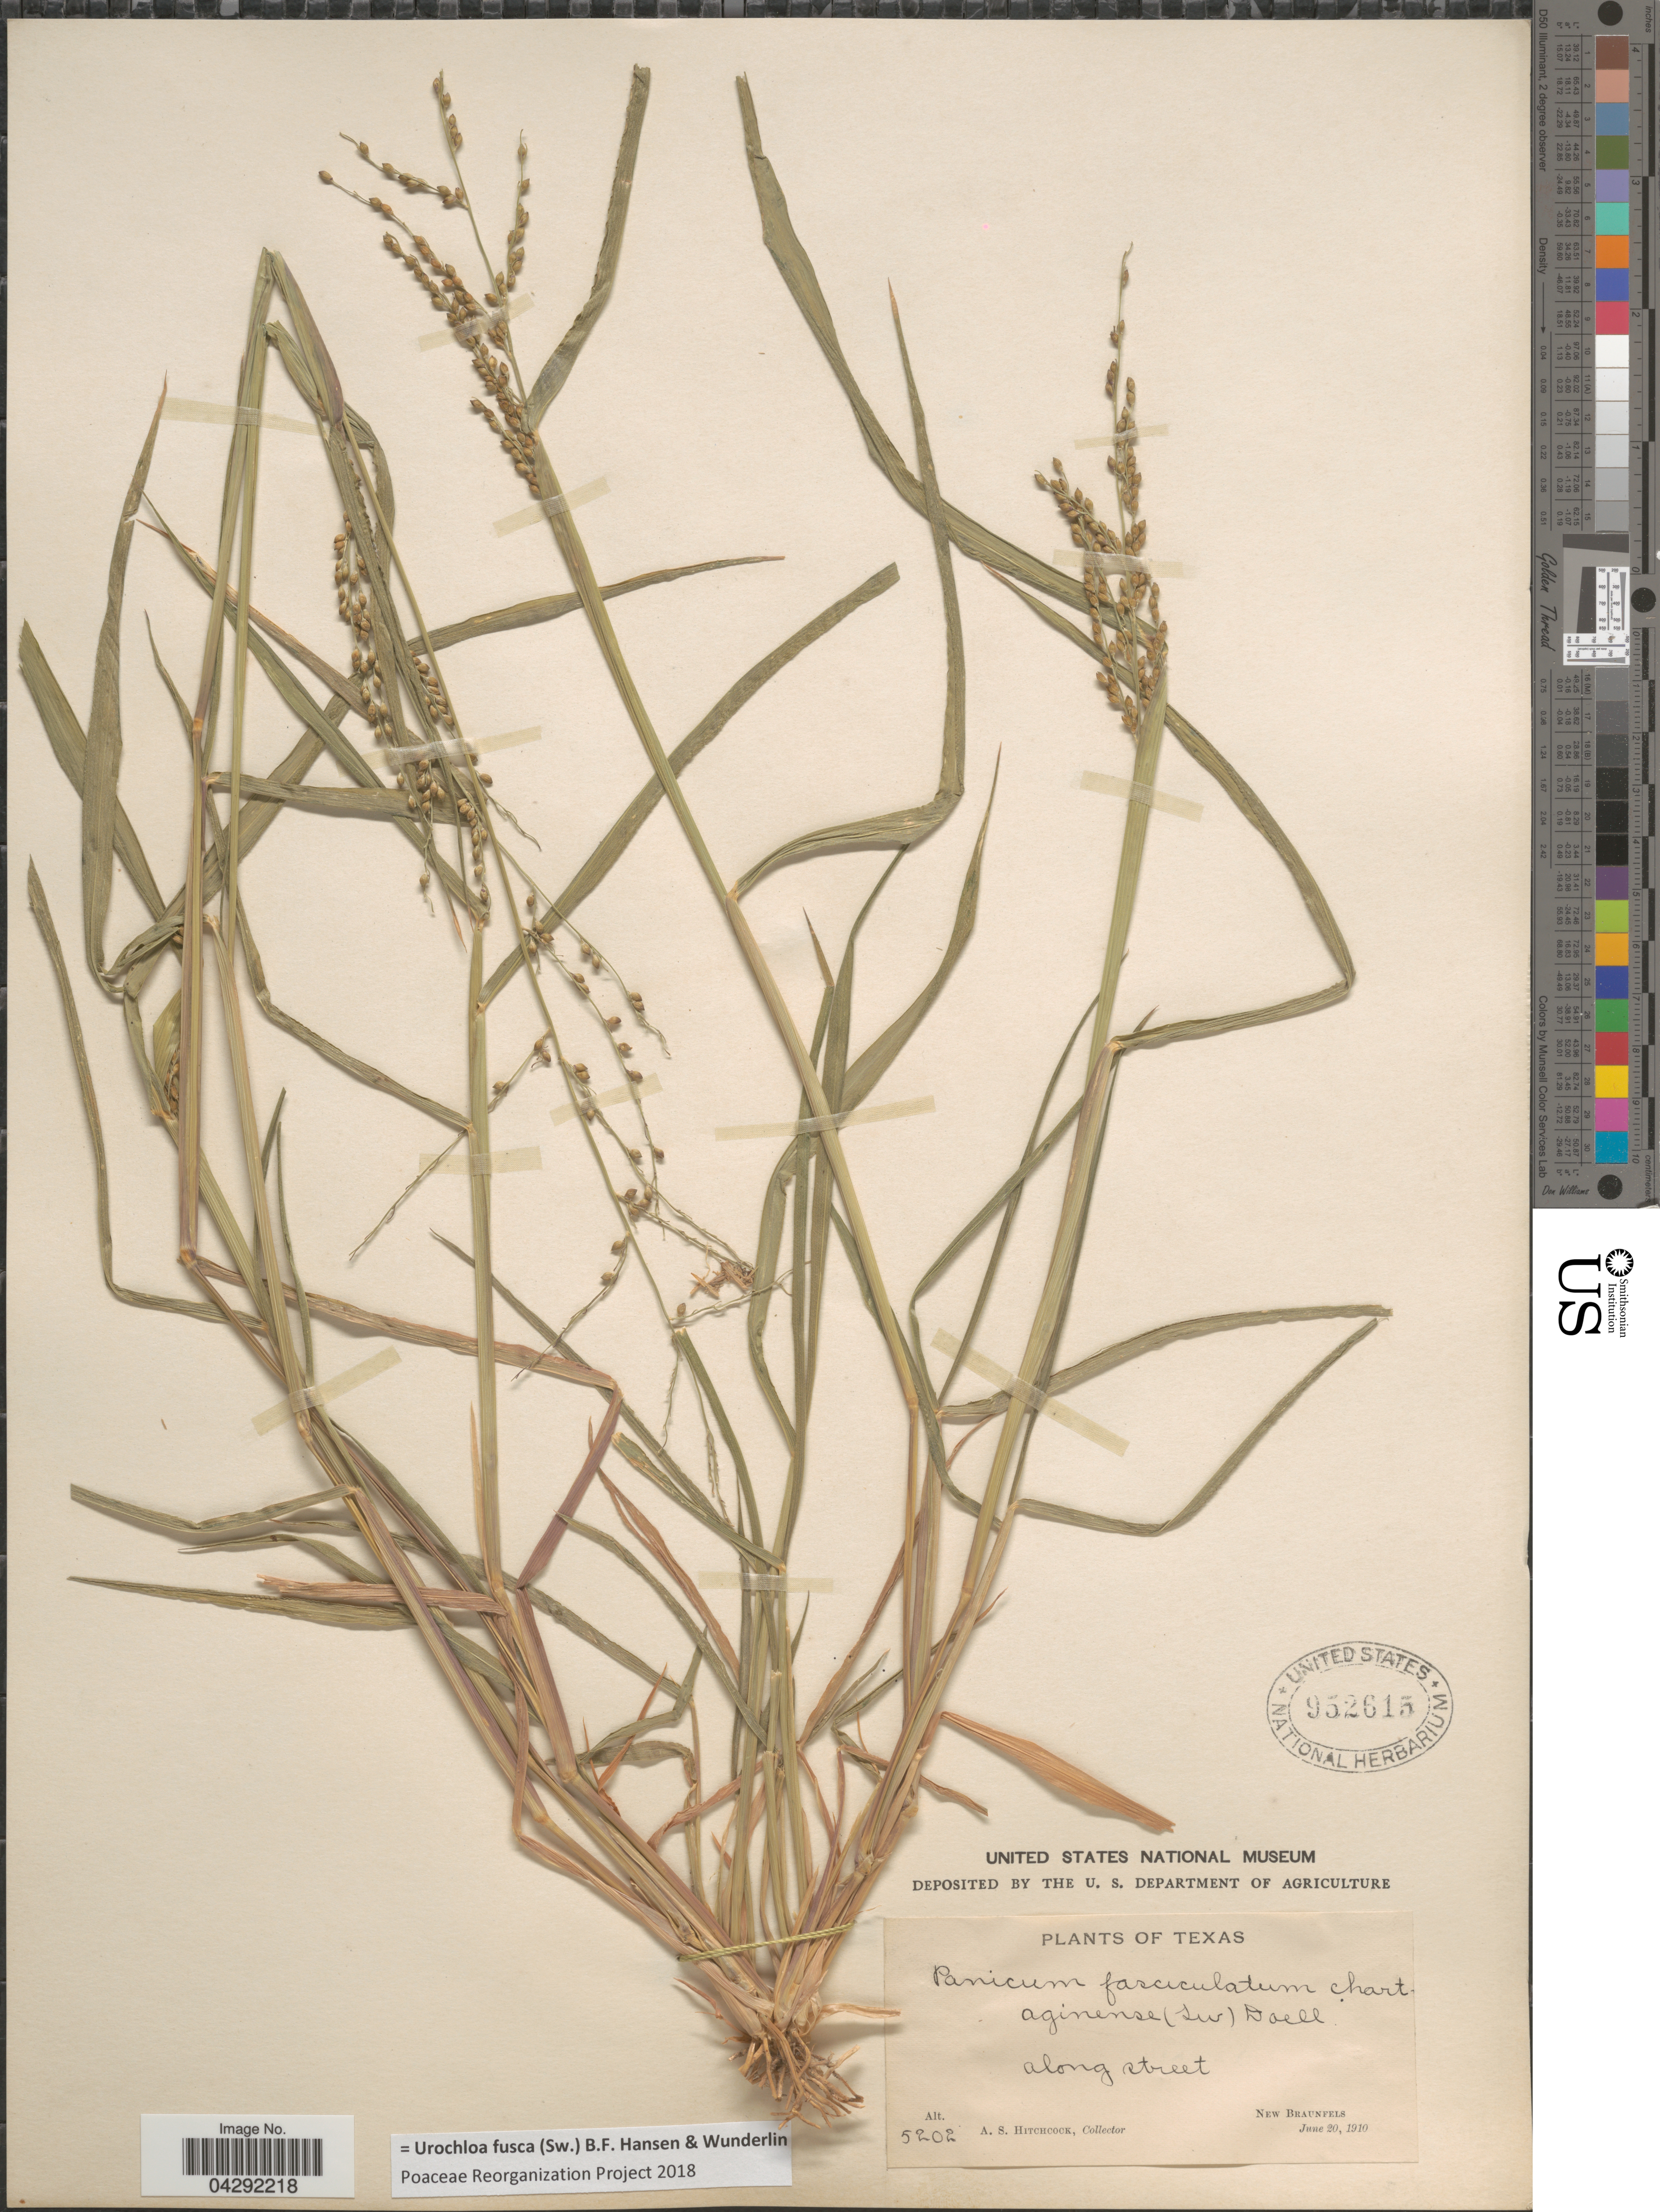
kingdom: Plantae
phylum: Tracheophyta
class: Liliopsida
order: Poales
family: Poaceae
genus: Urochloa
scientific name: Urochloa fusca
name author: (Sw.) B.F. Hansen & Wunderlin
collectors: A. S. Hitchcock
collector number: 5202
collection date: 1910-06-20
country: United States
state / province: Texas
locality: Along street. New Braunfels.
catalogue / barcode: US 952615